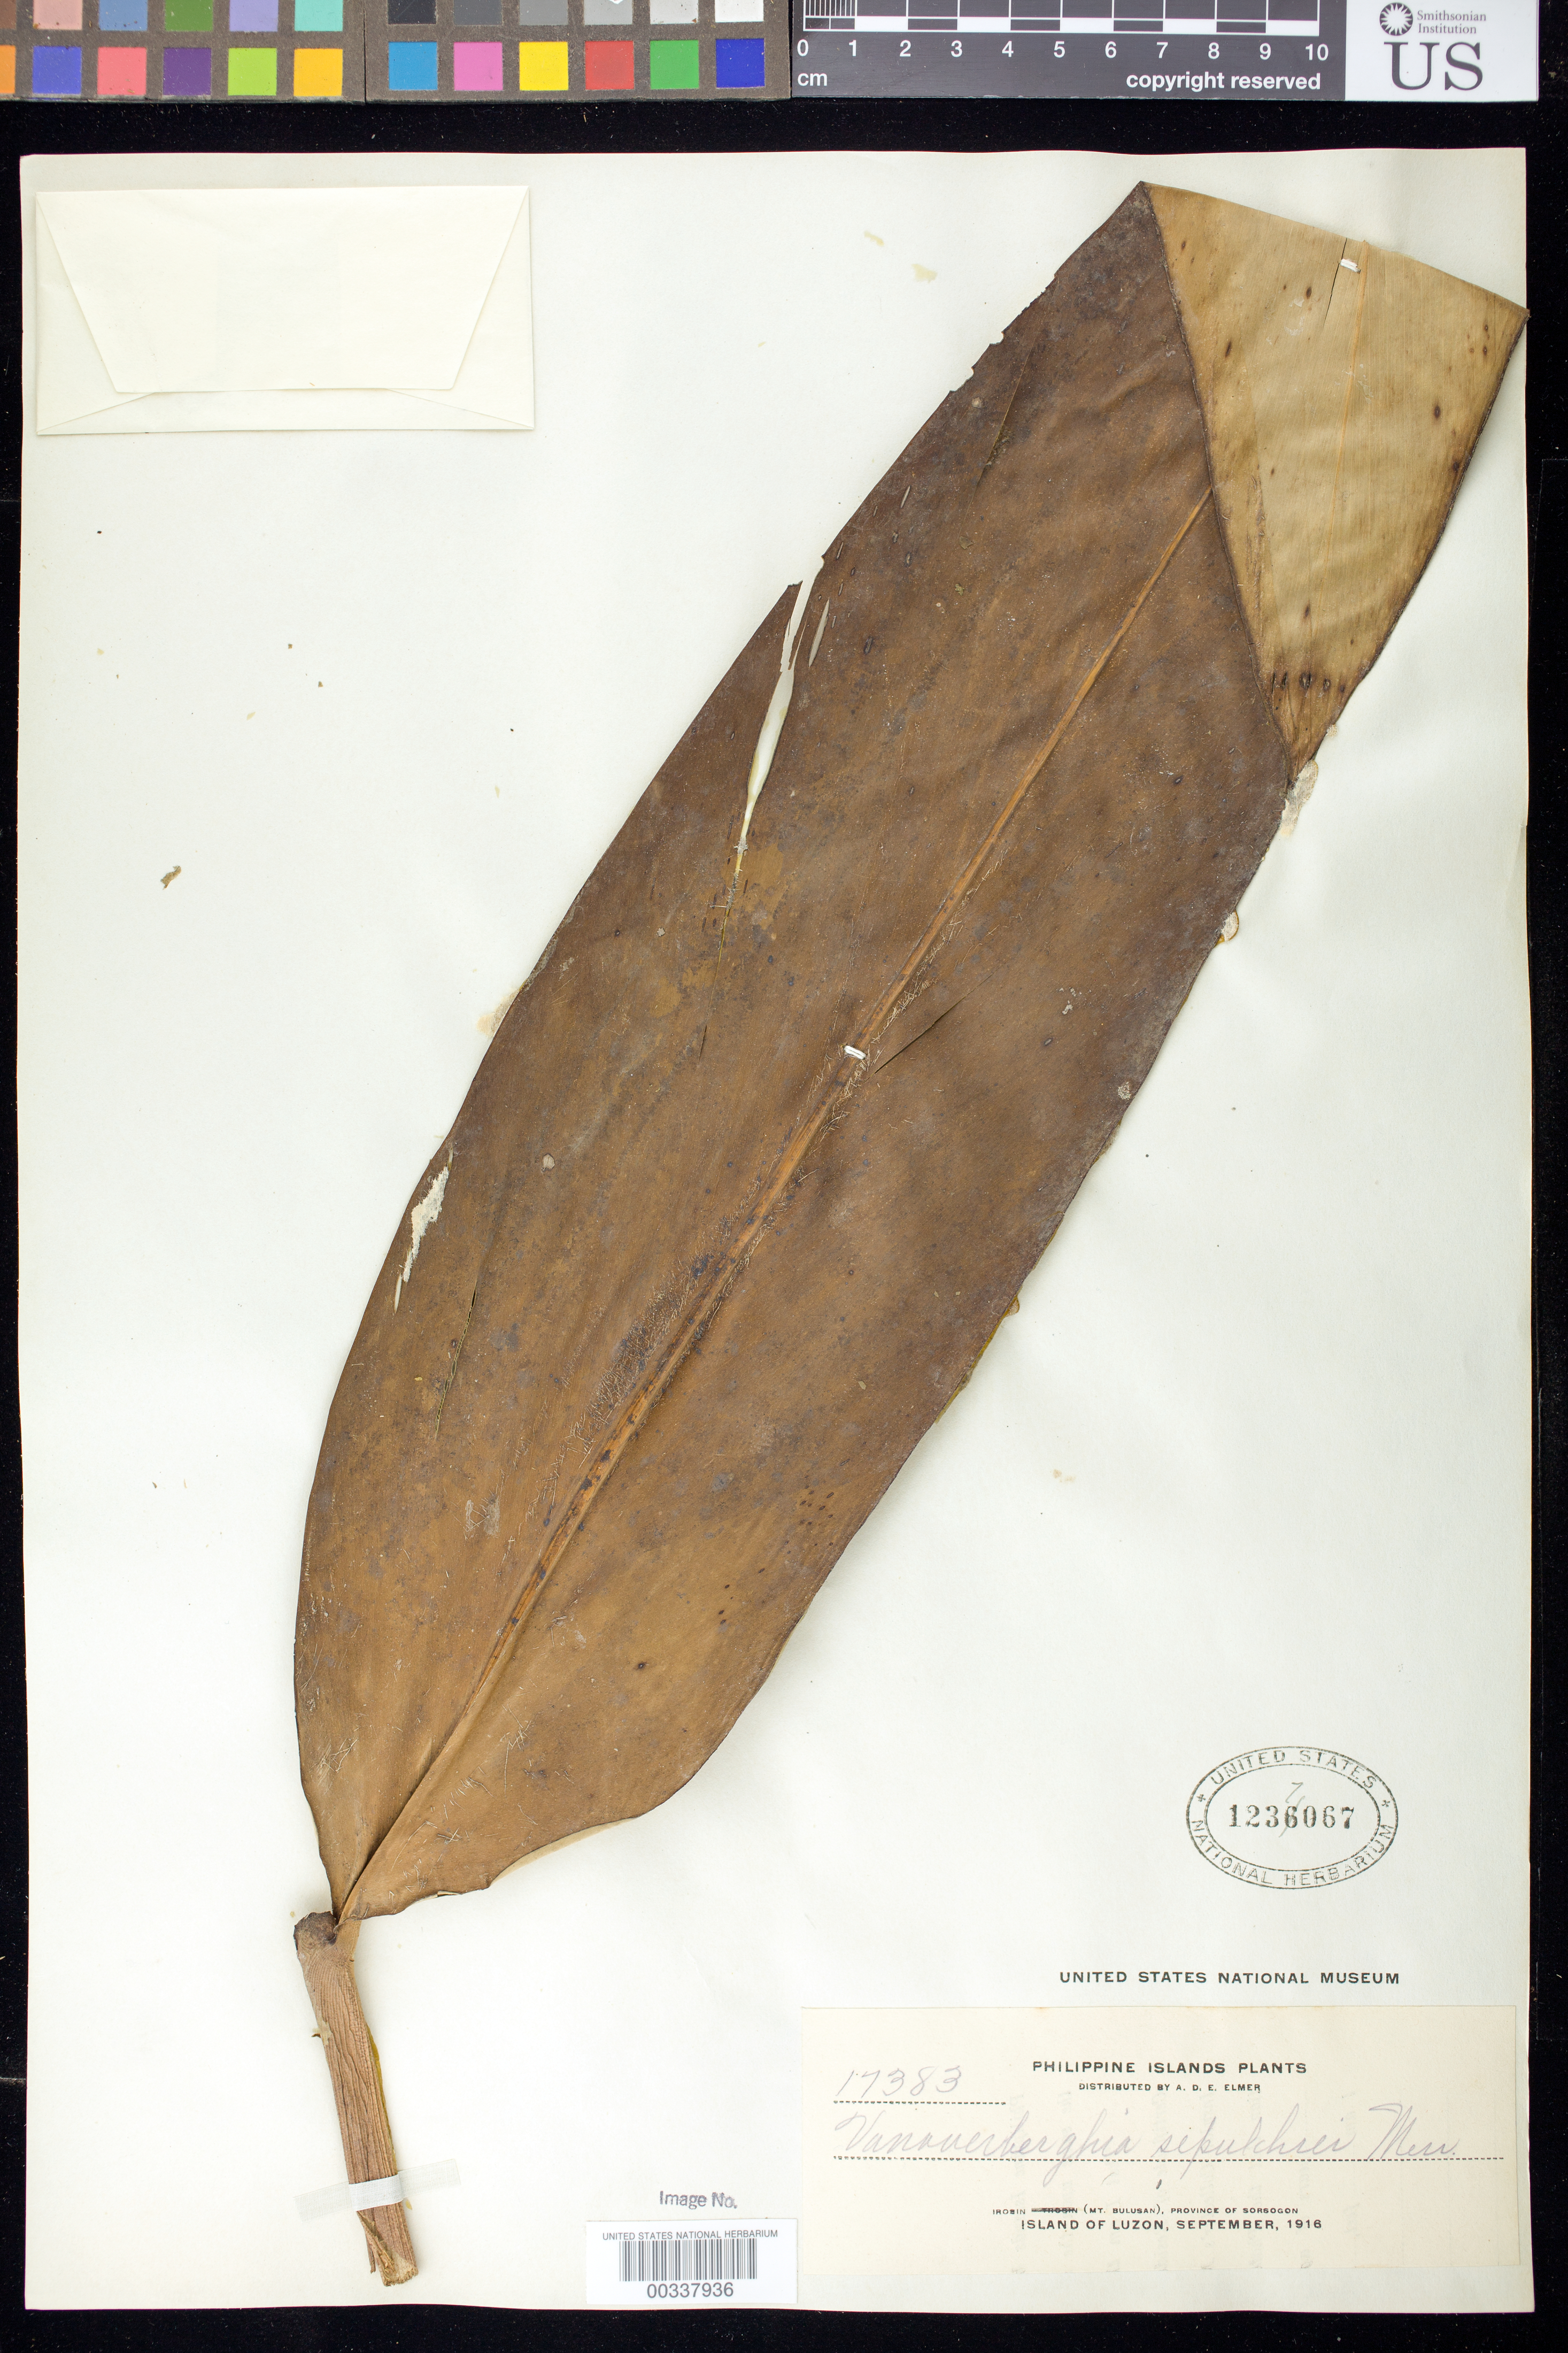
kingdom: Plantae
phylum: Tracheophyta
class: Liliopsida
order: Zingiberales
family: Zingiberaceae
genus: Vanoverberghia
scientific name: Vanoverberghia sepulchrei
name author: Merr.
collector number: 17383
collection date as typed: Sep 1916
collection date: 1916-09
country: Philippines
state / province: Bicol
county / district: Sorsogon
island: Luzon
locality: Irosin (Mt. Bulusan)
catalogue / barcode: US 1237067